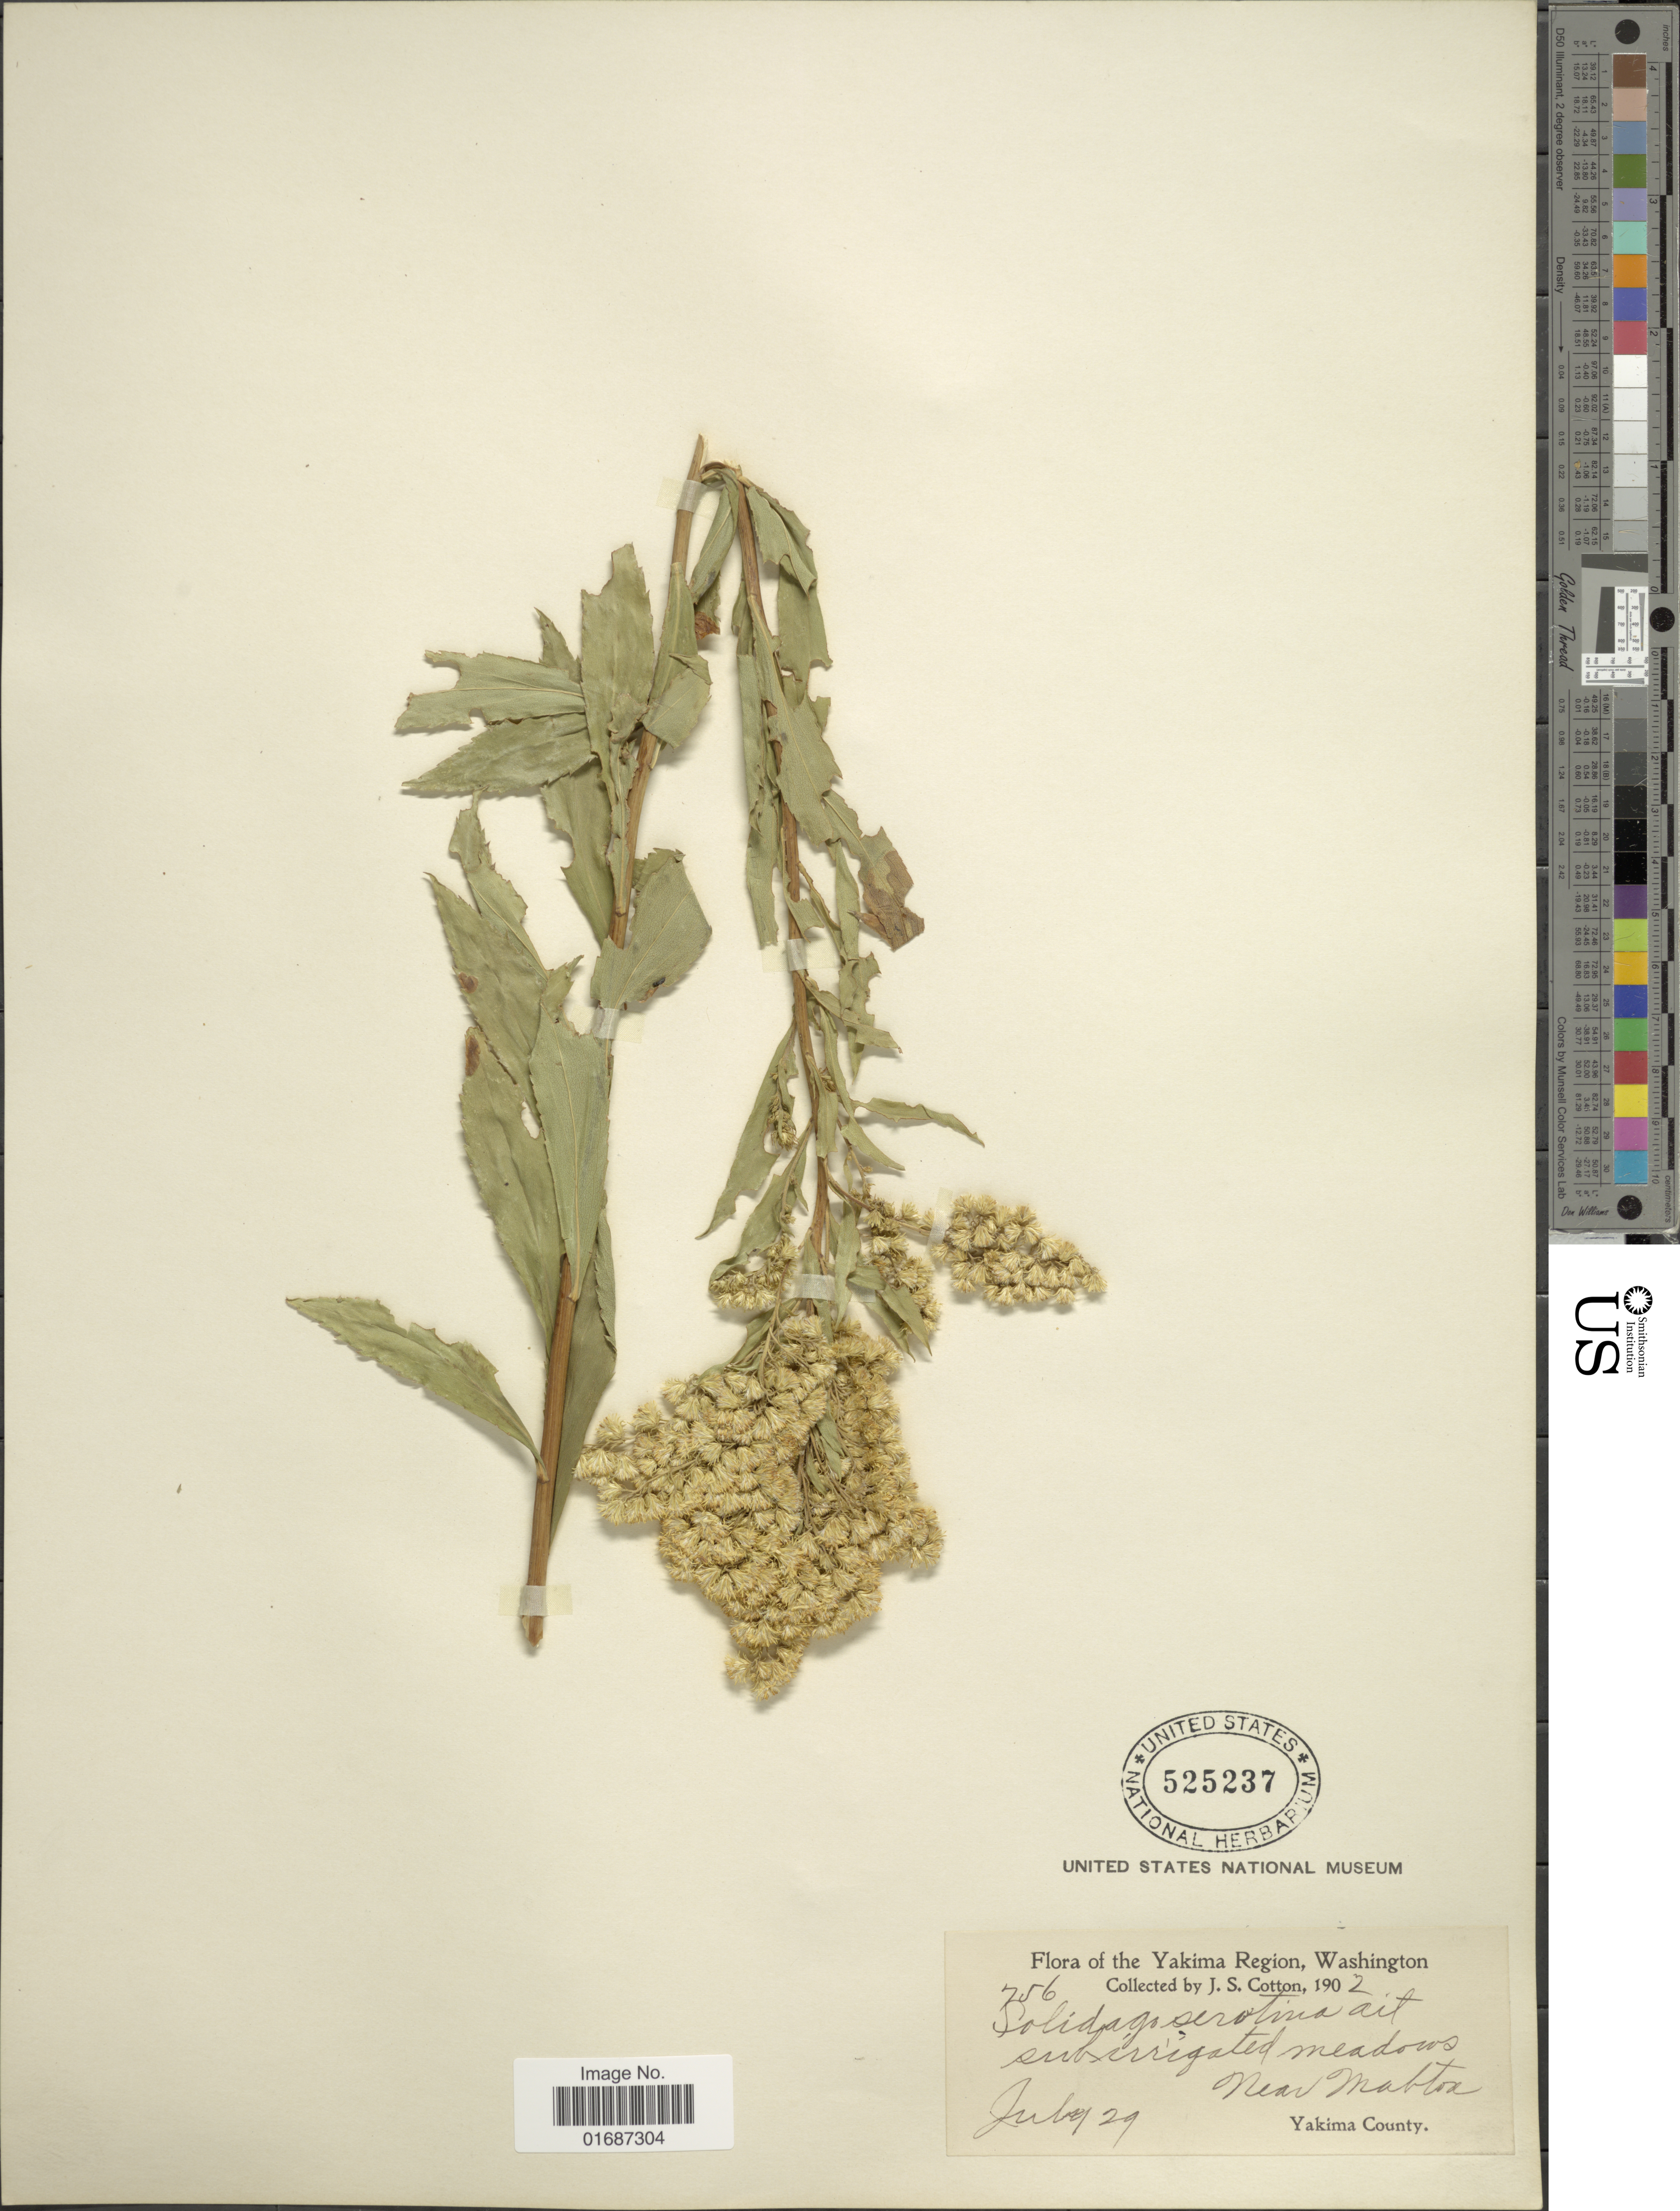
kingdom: Plantae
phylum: Tracheophyta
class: Magnoliopsida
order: Asterales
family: Asteraceae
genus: Solidago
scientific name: Solidago gigantea var. leiophylla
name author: Fernald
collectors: J. S. Cotton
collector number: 756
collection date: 1902-07-29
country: United States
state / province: Washington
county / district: Yakima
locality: Yakima Region, Near Mabtoa, Yakima County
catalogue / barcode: US 525237